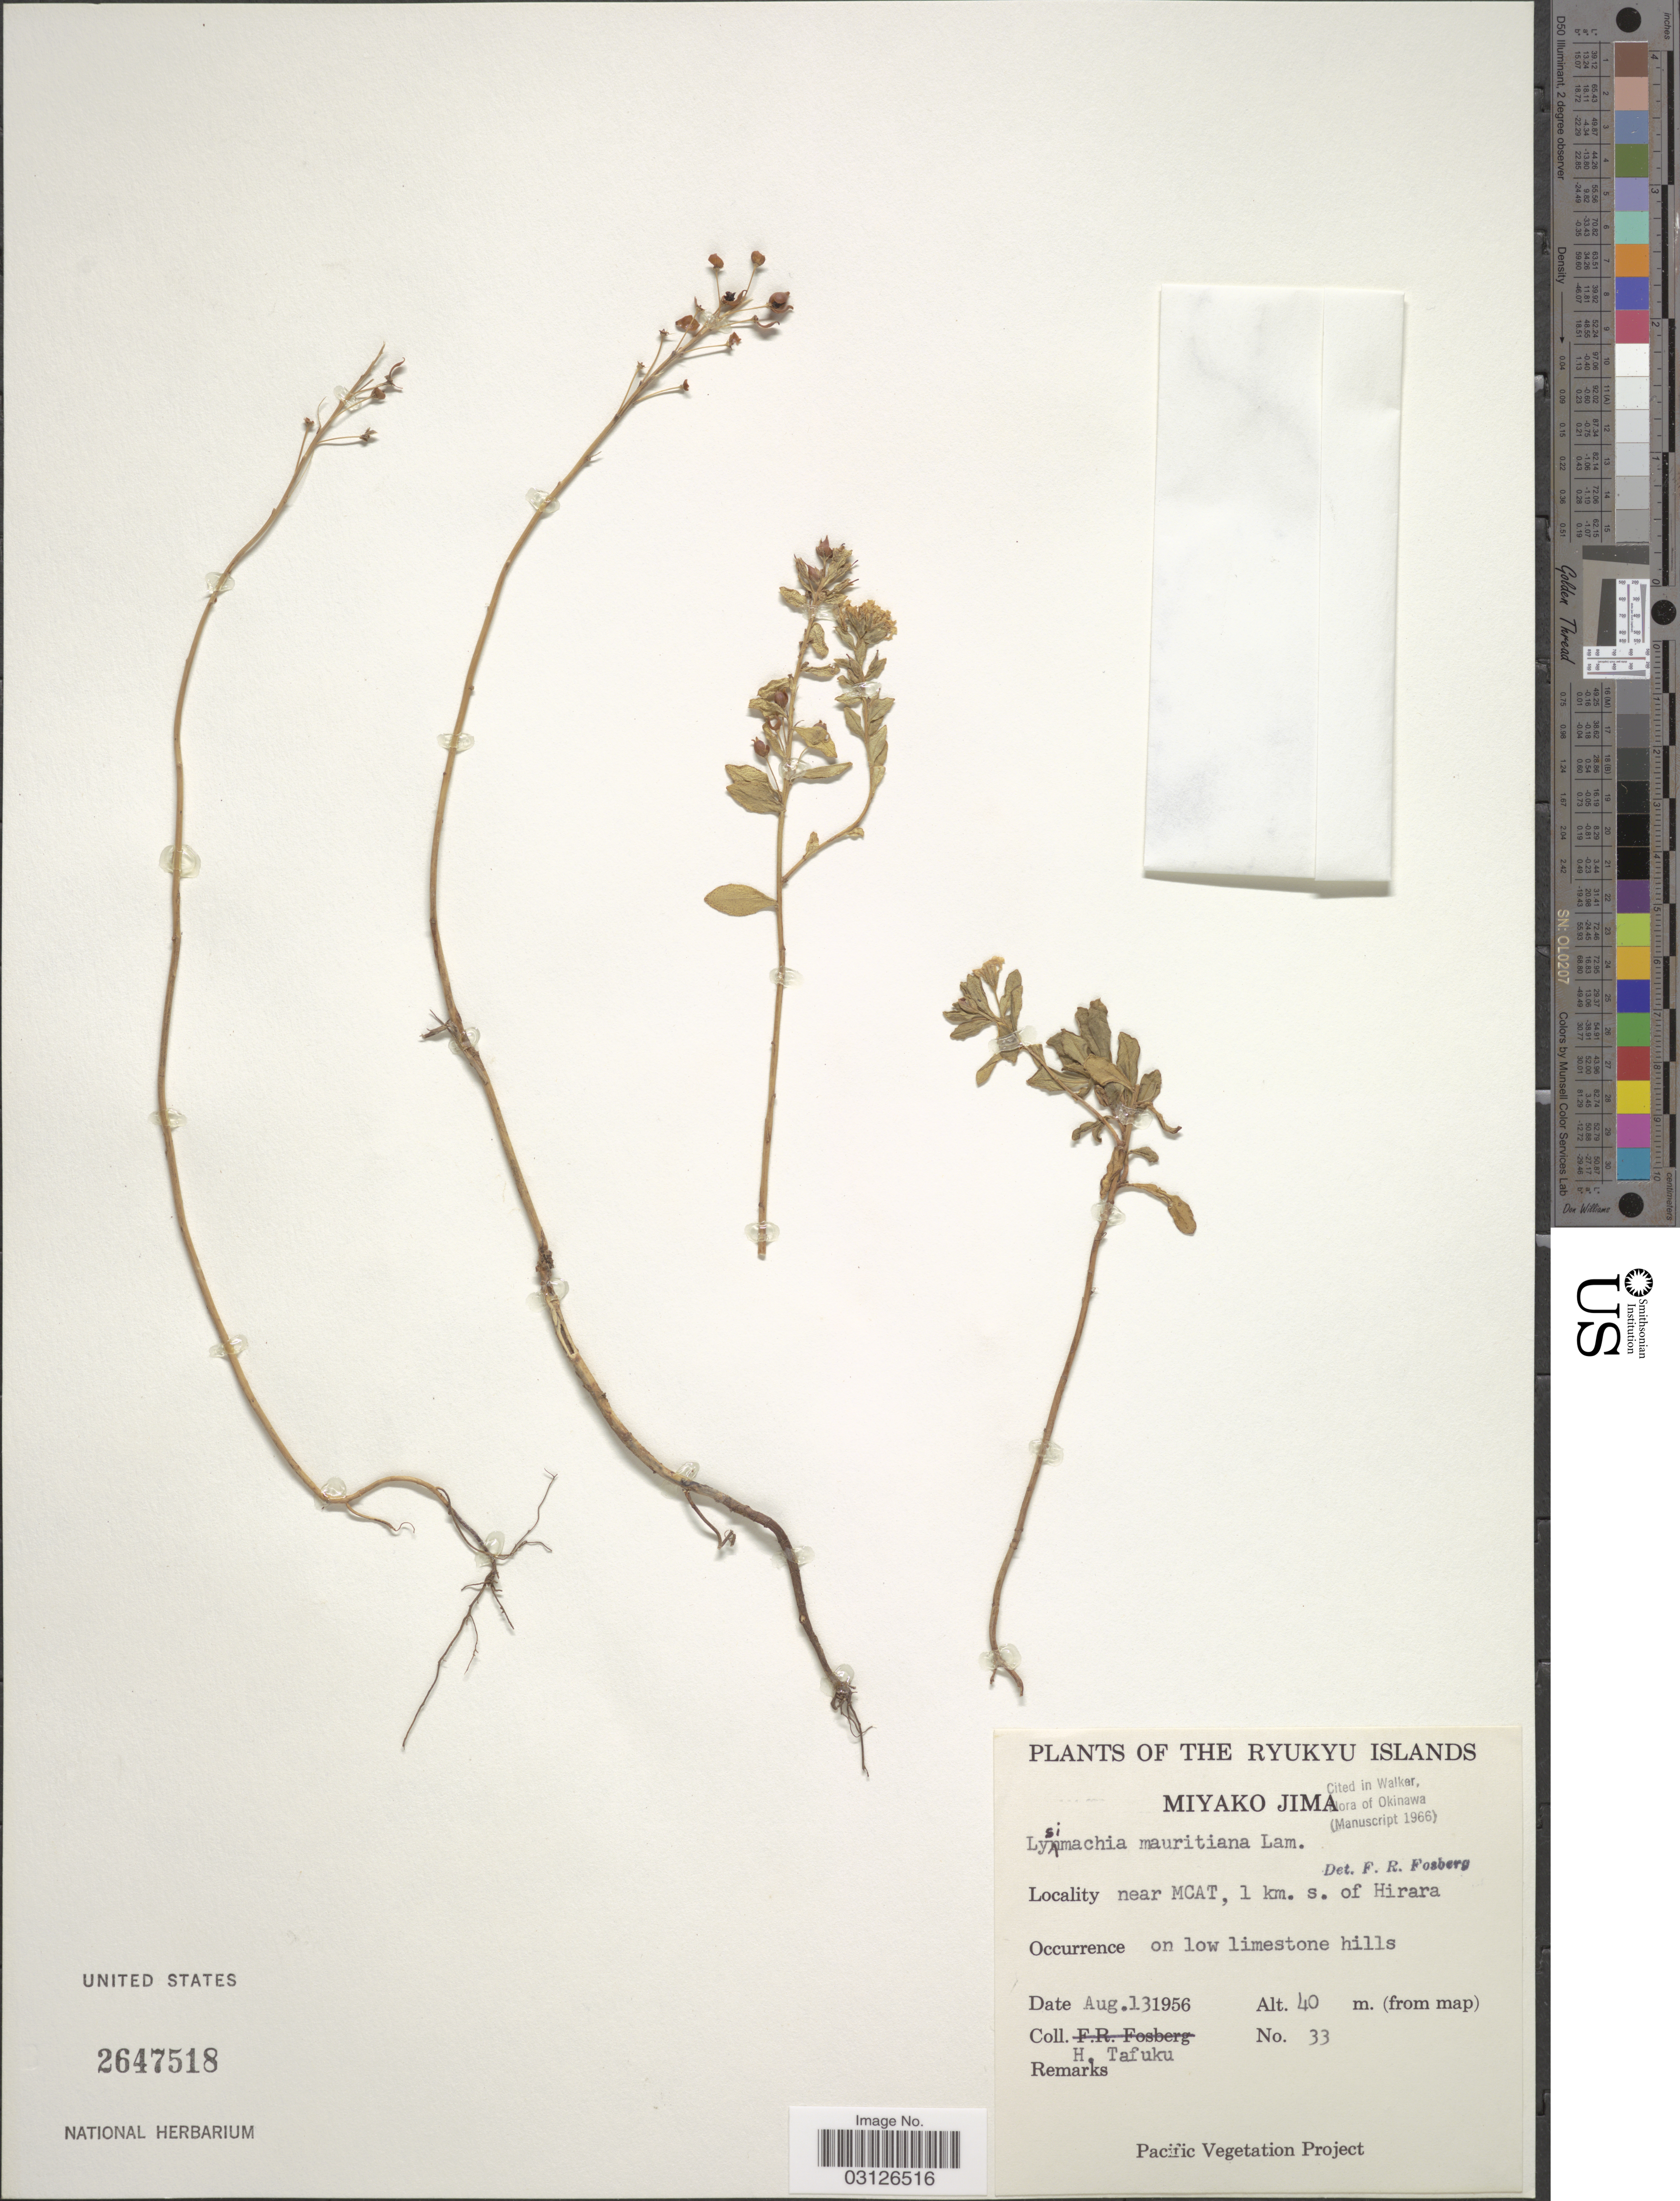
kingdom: Plantae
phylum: Tracheophyta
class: Magnoliopsida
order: Ericales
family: Primulaceae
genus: Lysimachia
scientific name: Lysimachia mauritiana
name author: Lam.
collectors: H. Tafuku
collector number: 33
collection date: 1956-08-13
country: Japan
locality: Ryukyu Islands. Miyako Jima. Near MCAT, 1 km. s. of Hirara.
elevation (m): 40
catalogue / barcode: US 2647518